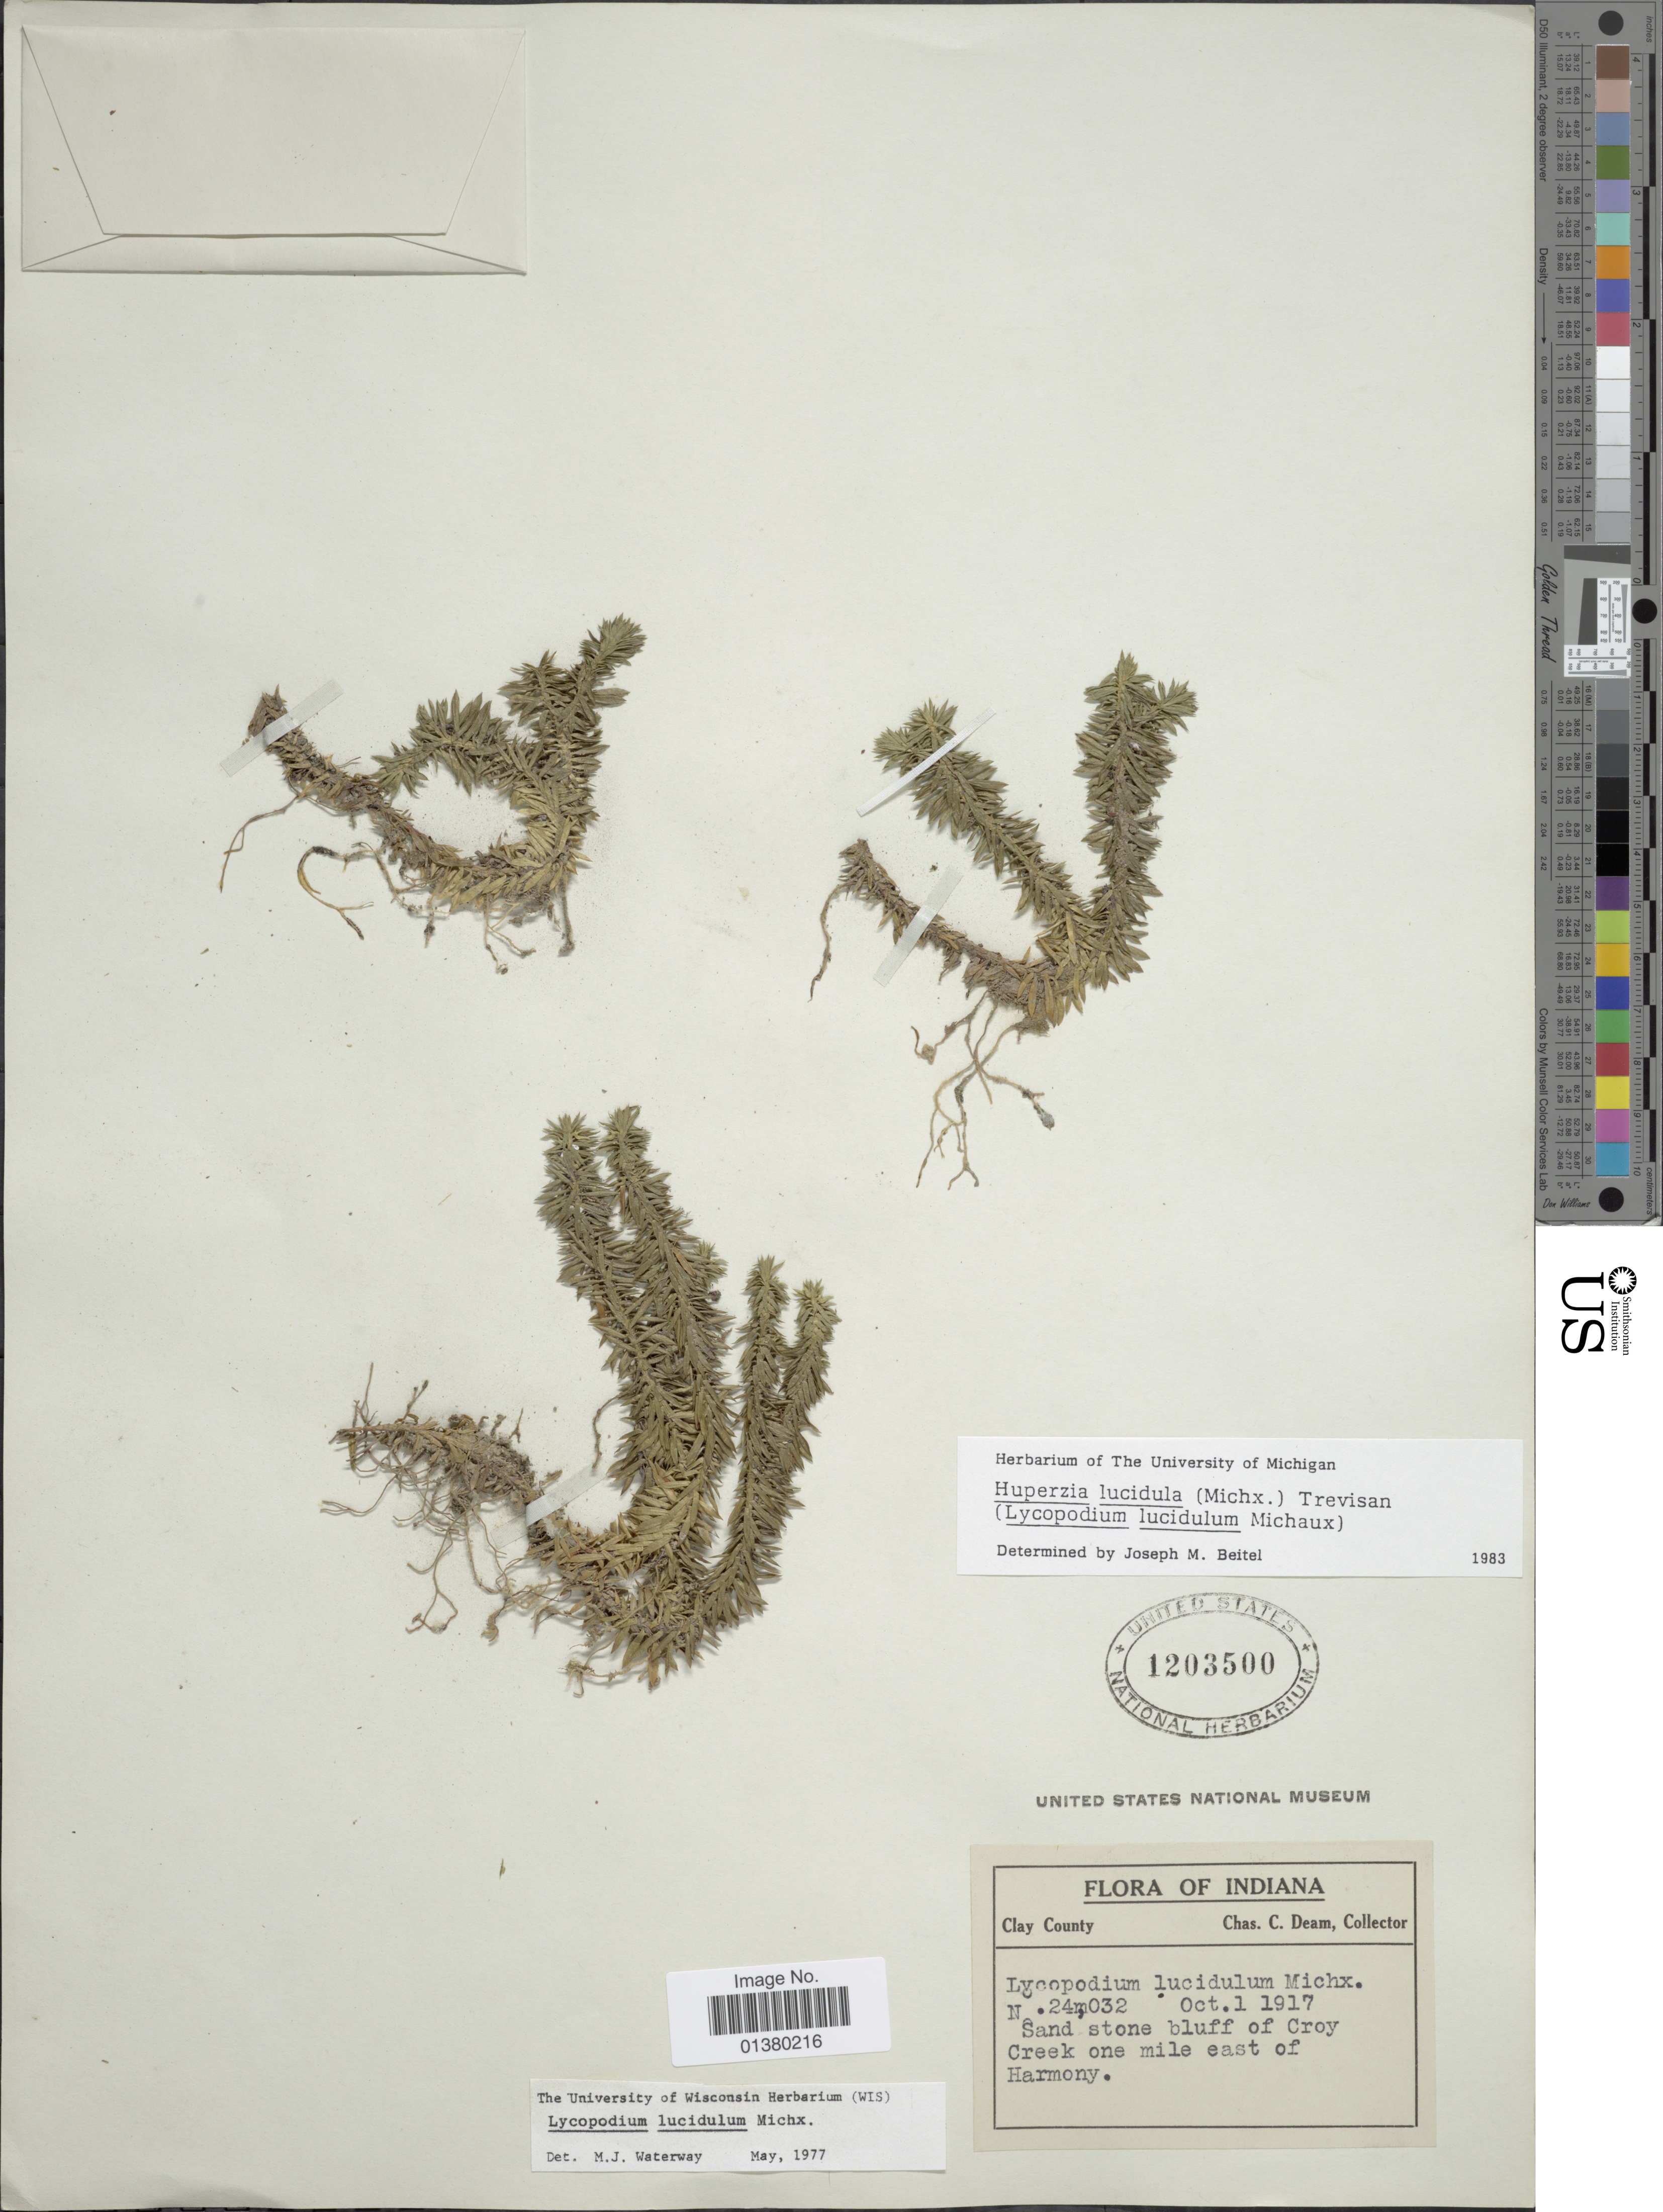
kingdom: Plantae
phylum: Tracheophyta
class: Lycopodiopsida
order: Lycopodiales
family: Lycopodiaceae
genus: Huperzia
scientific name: Huperzia lucidula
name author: (Michx.) Trevis.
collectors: C. C. Deam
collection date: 1917-10-01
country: United States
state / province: Indiana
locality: Clay County, Sand stone bluff of Croy Creek one mile east of Harmony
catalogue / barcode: US 1203500